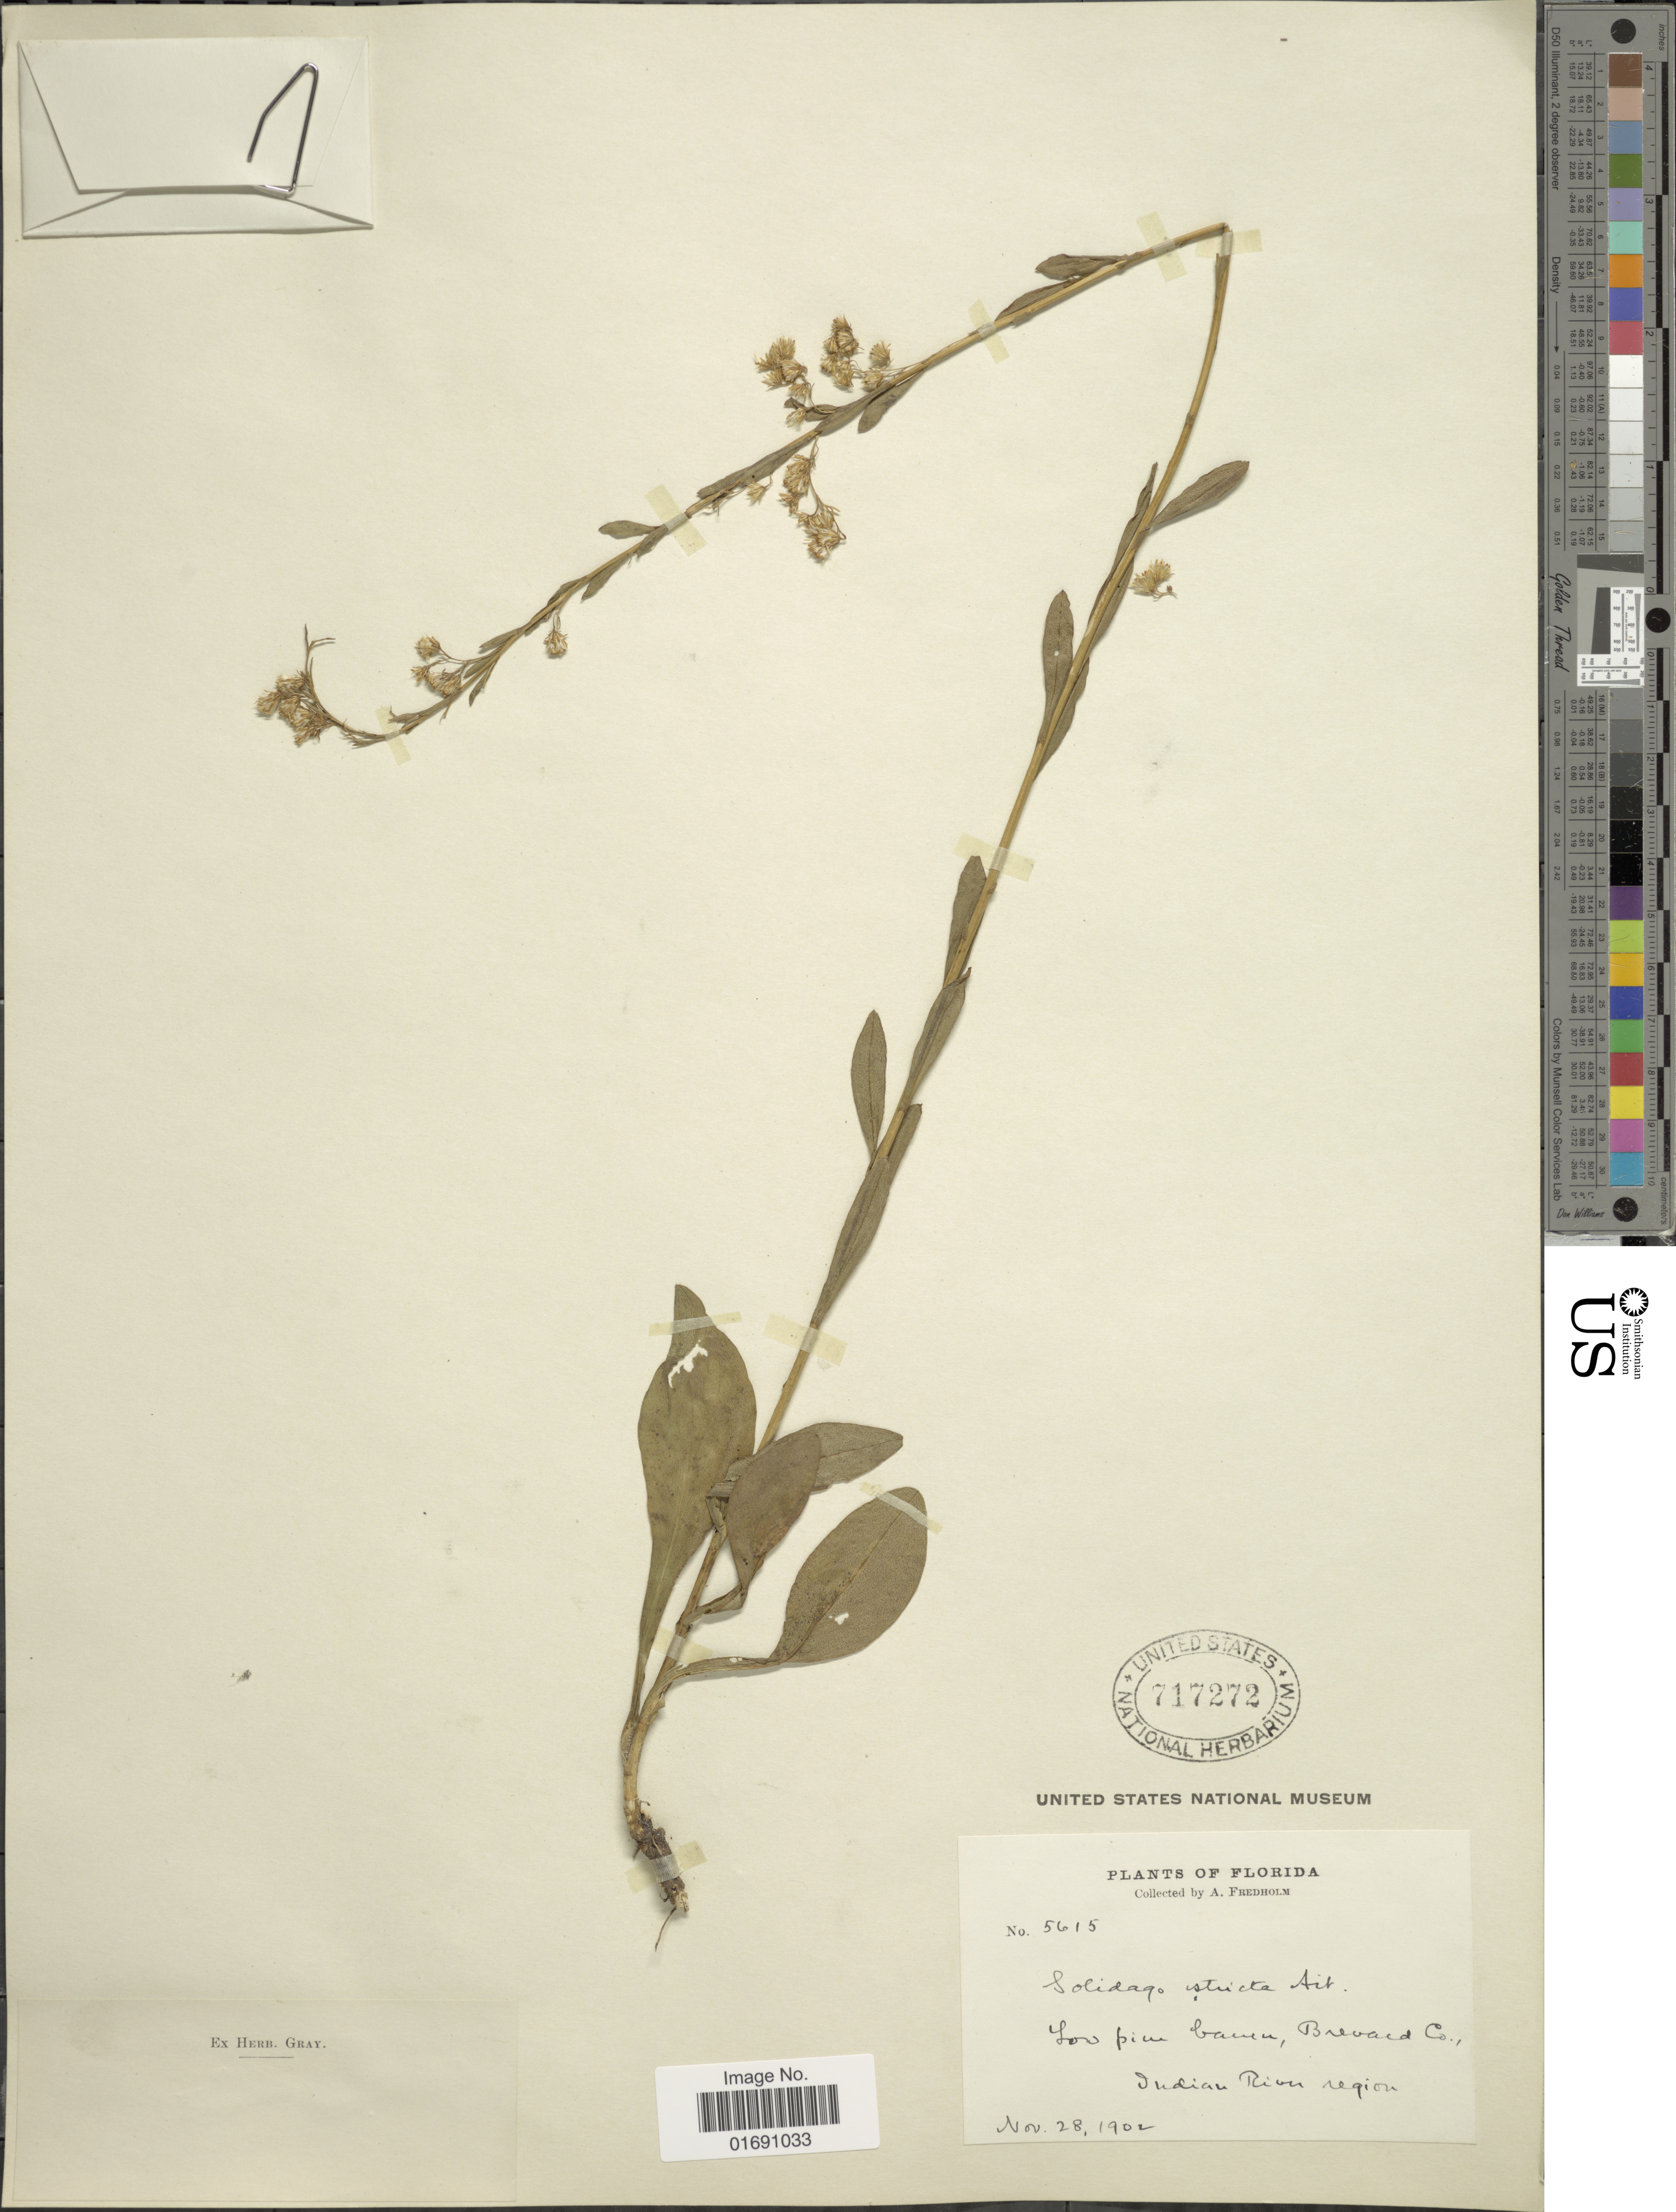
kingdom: Plantae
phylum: Tracheophyta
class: Magnoliopsida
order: Asterales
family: Asteraceae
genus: Solidago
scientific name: Solidago stricta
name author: Aiton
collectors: A. Fredholm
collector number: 5615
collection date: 1902-11-28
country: United States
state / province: Florida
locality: Low pine barren, Brevard Co., Indian River region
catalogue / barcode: US 717272